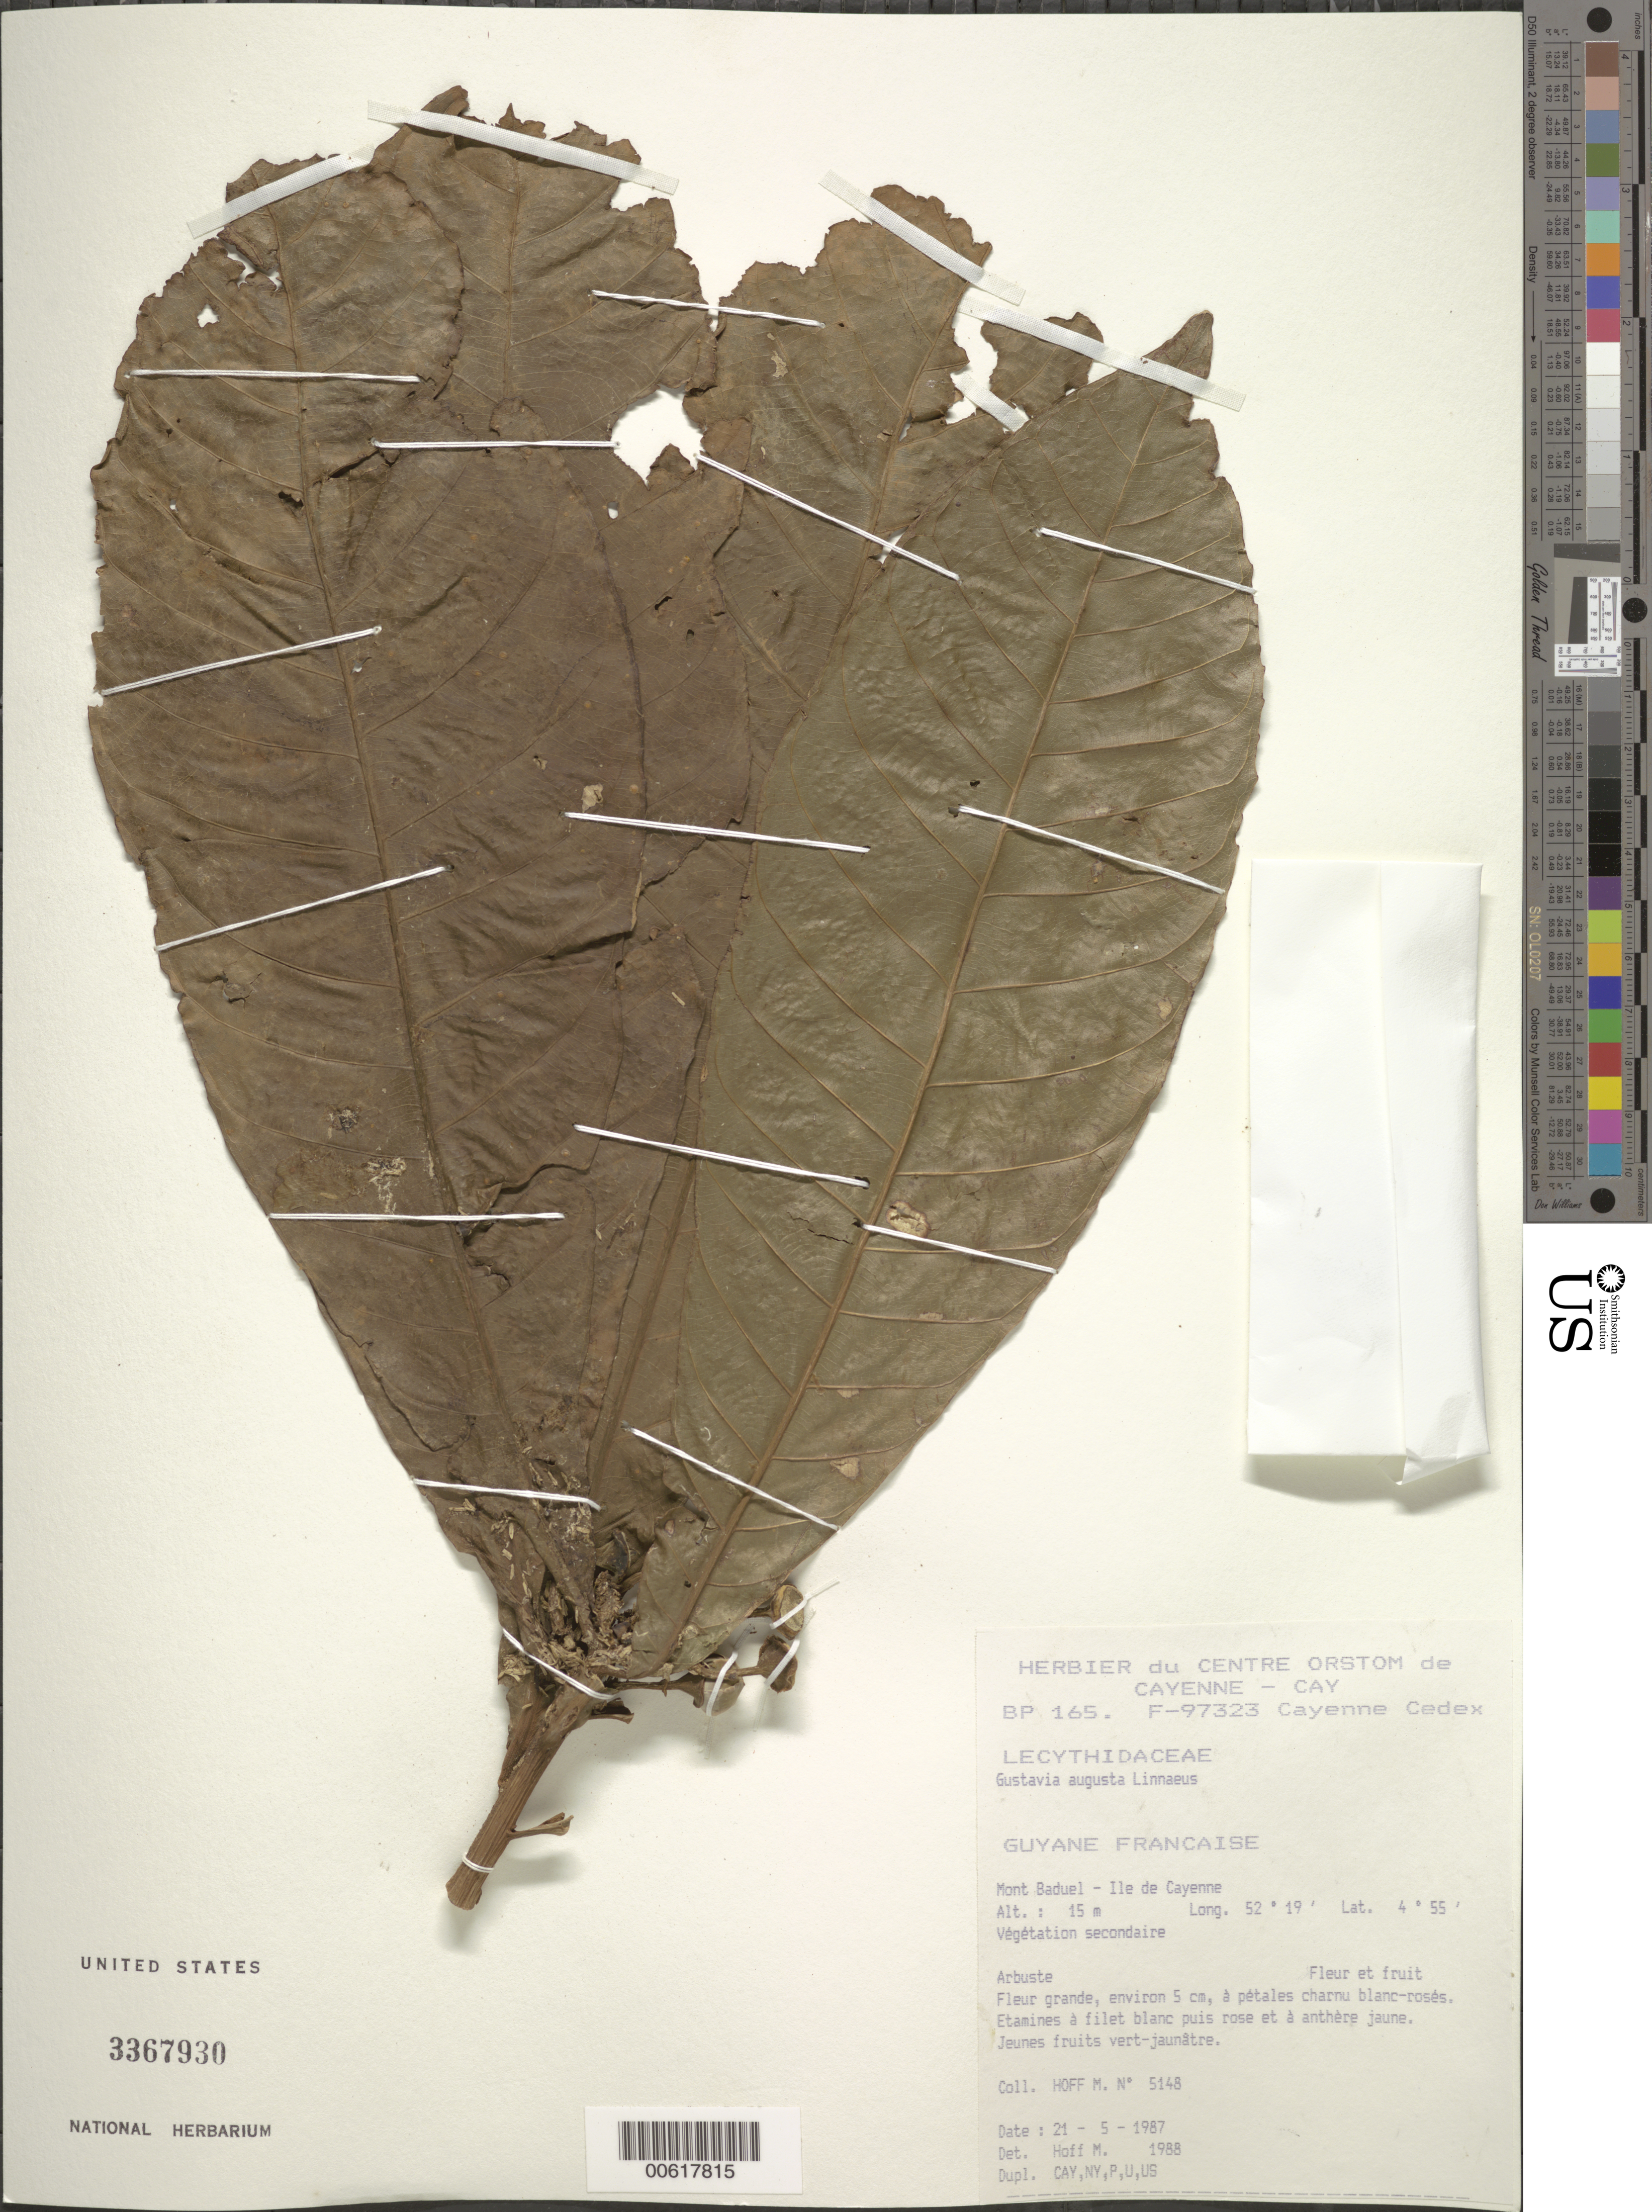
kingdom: Plantae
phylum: Tracheophyta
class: Magnoliopsida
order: Ericales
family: Lecythidaceae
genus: Gustavia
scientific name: Gustavia augusta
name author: L.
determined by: Hoff, M.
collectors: M. Hoff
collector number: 5148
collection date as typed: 21-May-87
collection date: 1987-05-21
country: French Guiana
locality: Mont Baduel, Ile de Cayenne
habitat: Vegetation secondaire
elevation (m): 15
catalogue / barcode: US 3367930